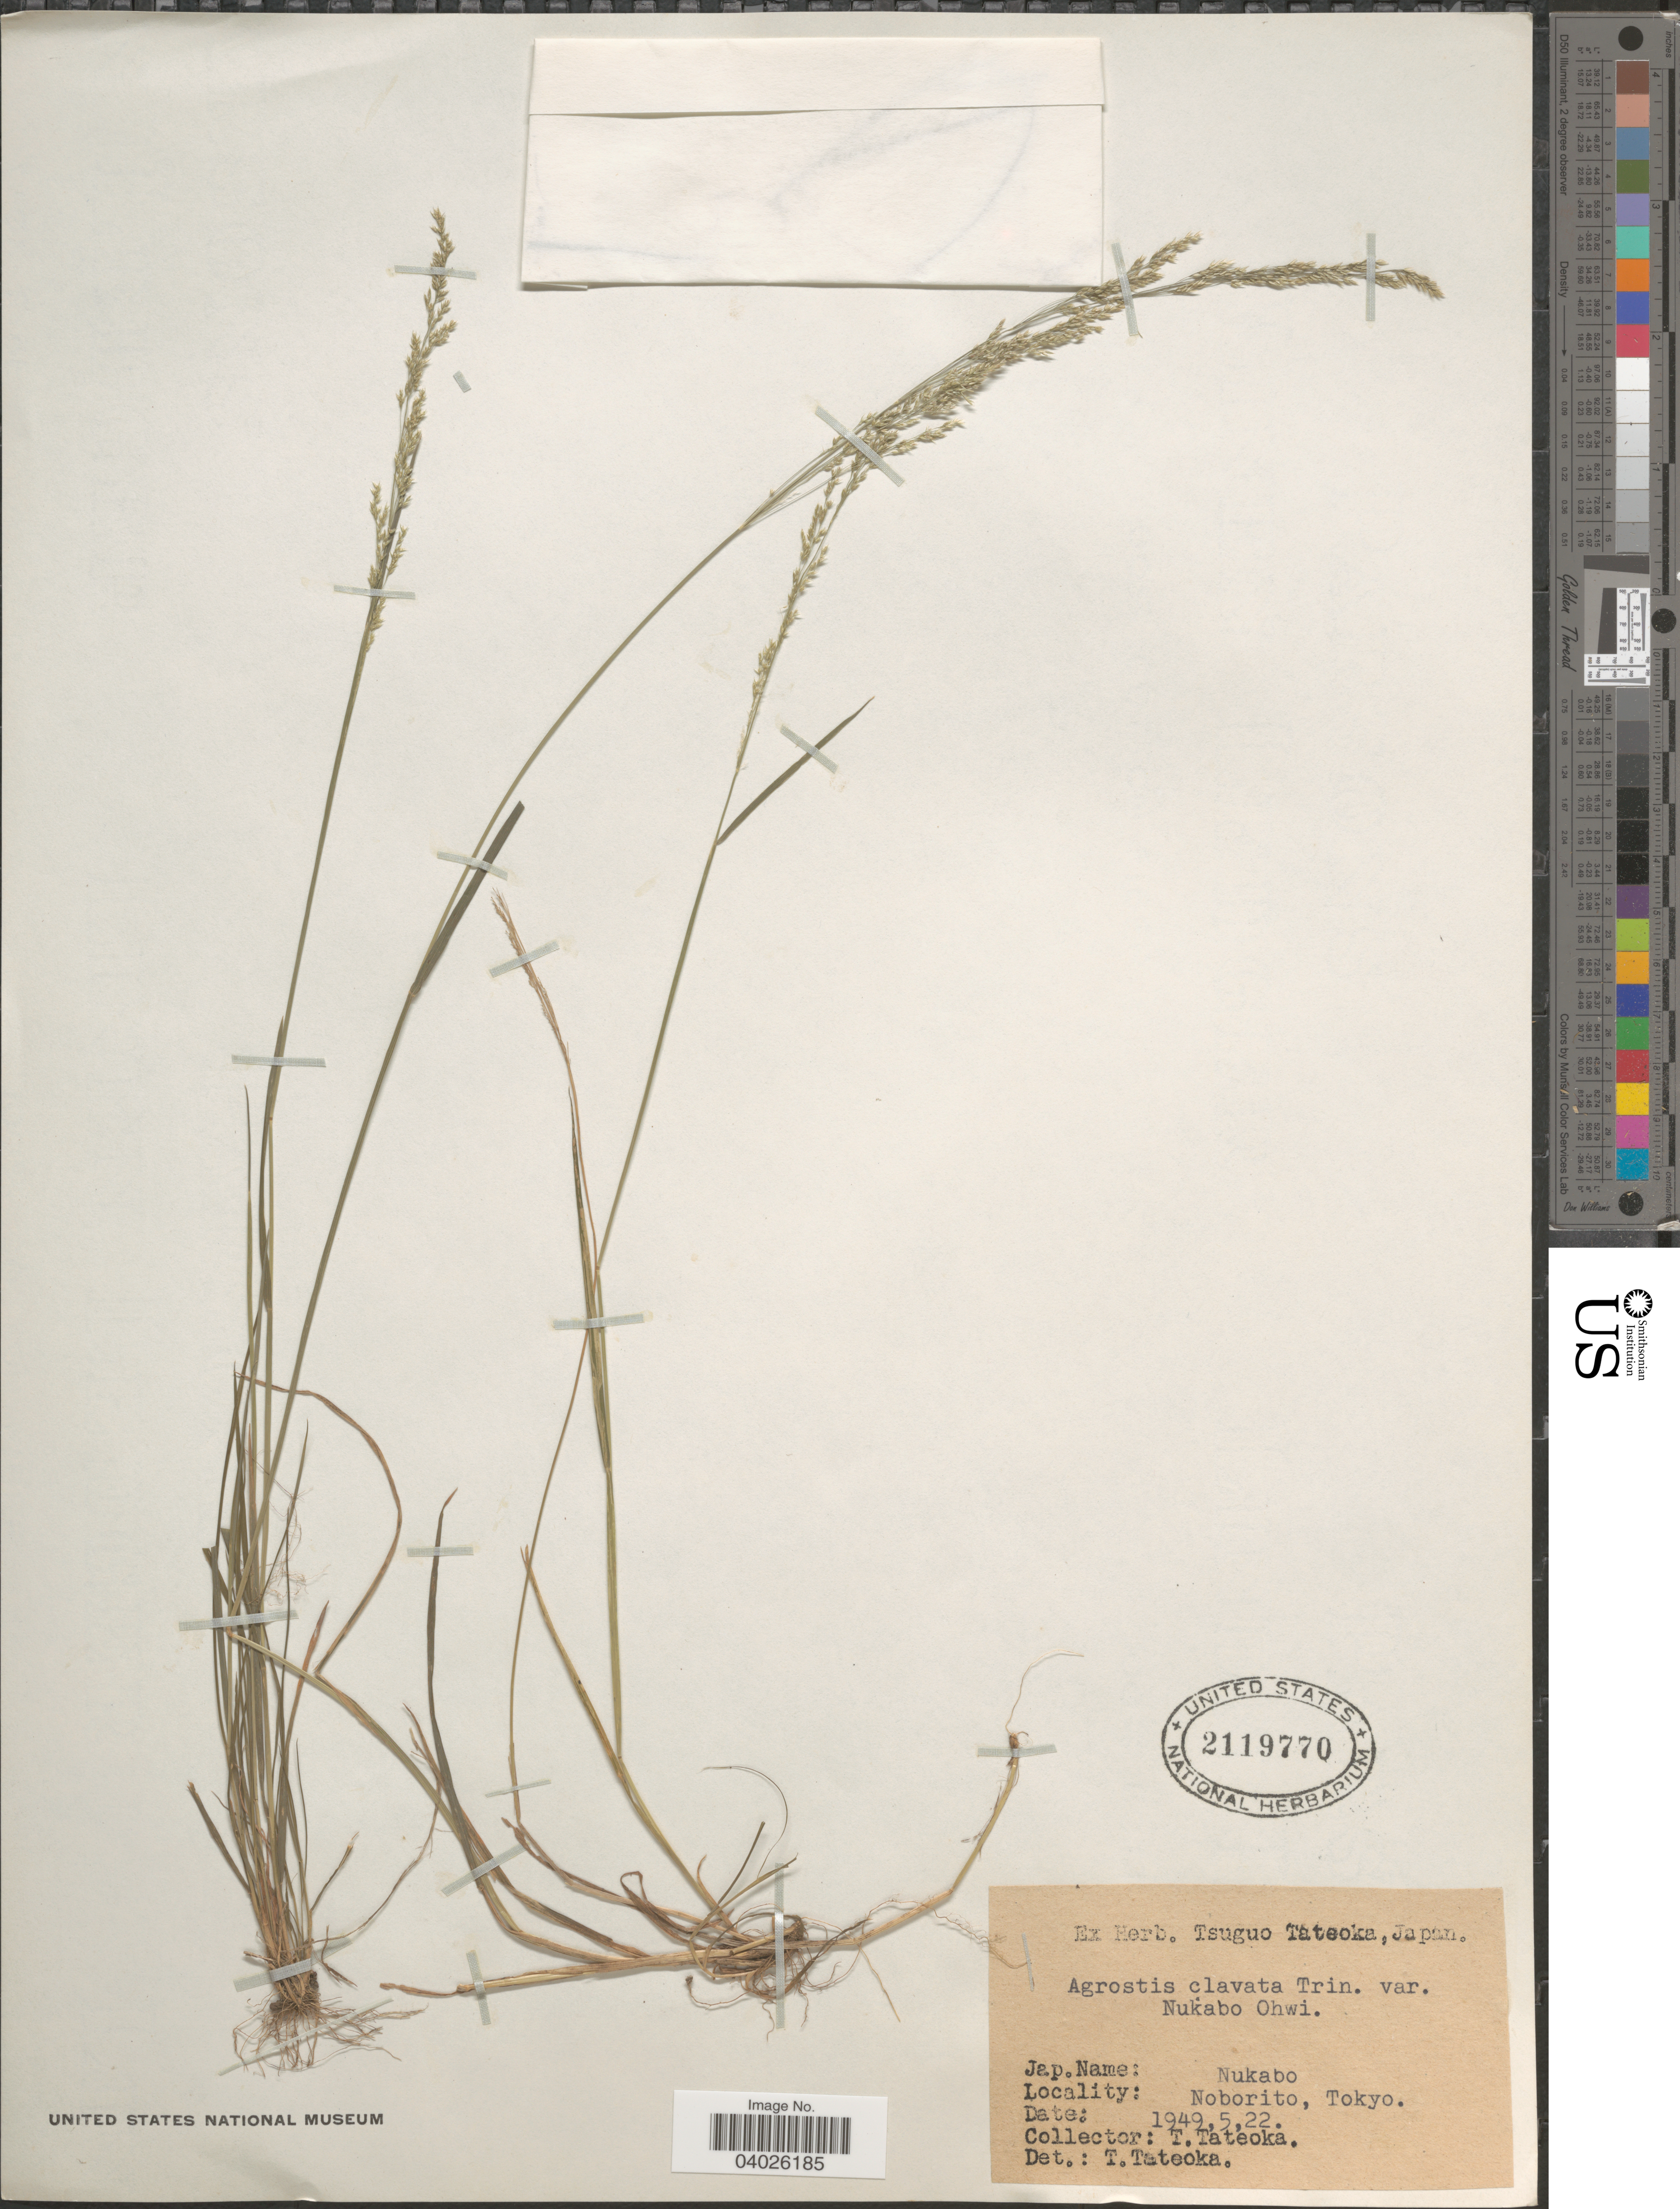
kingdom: Plantae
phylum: Tracheophyta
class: Liliopsida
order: Poales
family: Poaceae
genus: Agrostis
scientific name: Agrostis clavata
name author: Trin.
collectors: T. Tateoka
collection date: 1949-05-22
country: Japan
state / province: Tokyo, Federal City of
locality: Noborito.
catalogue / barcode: US 2119770